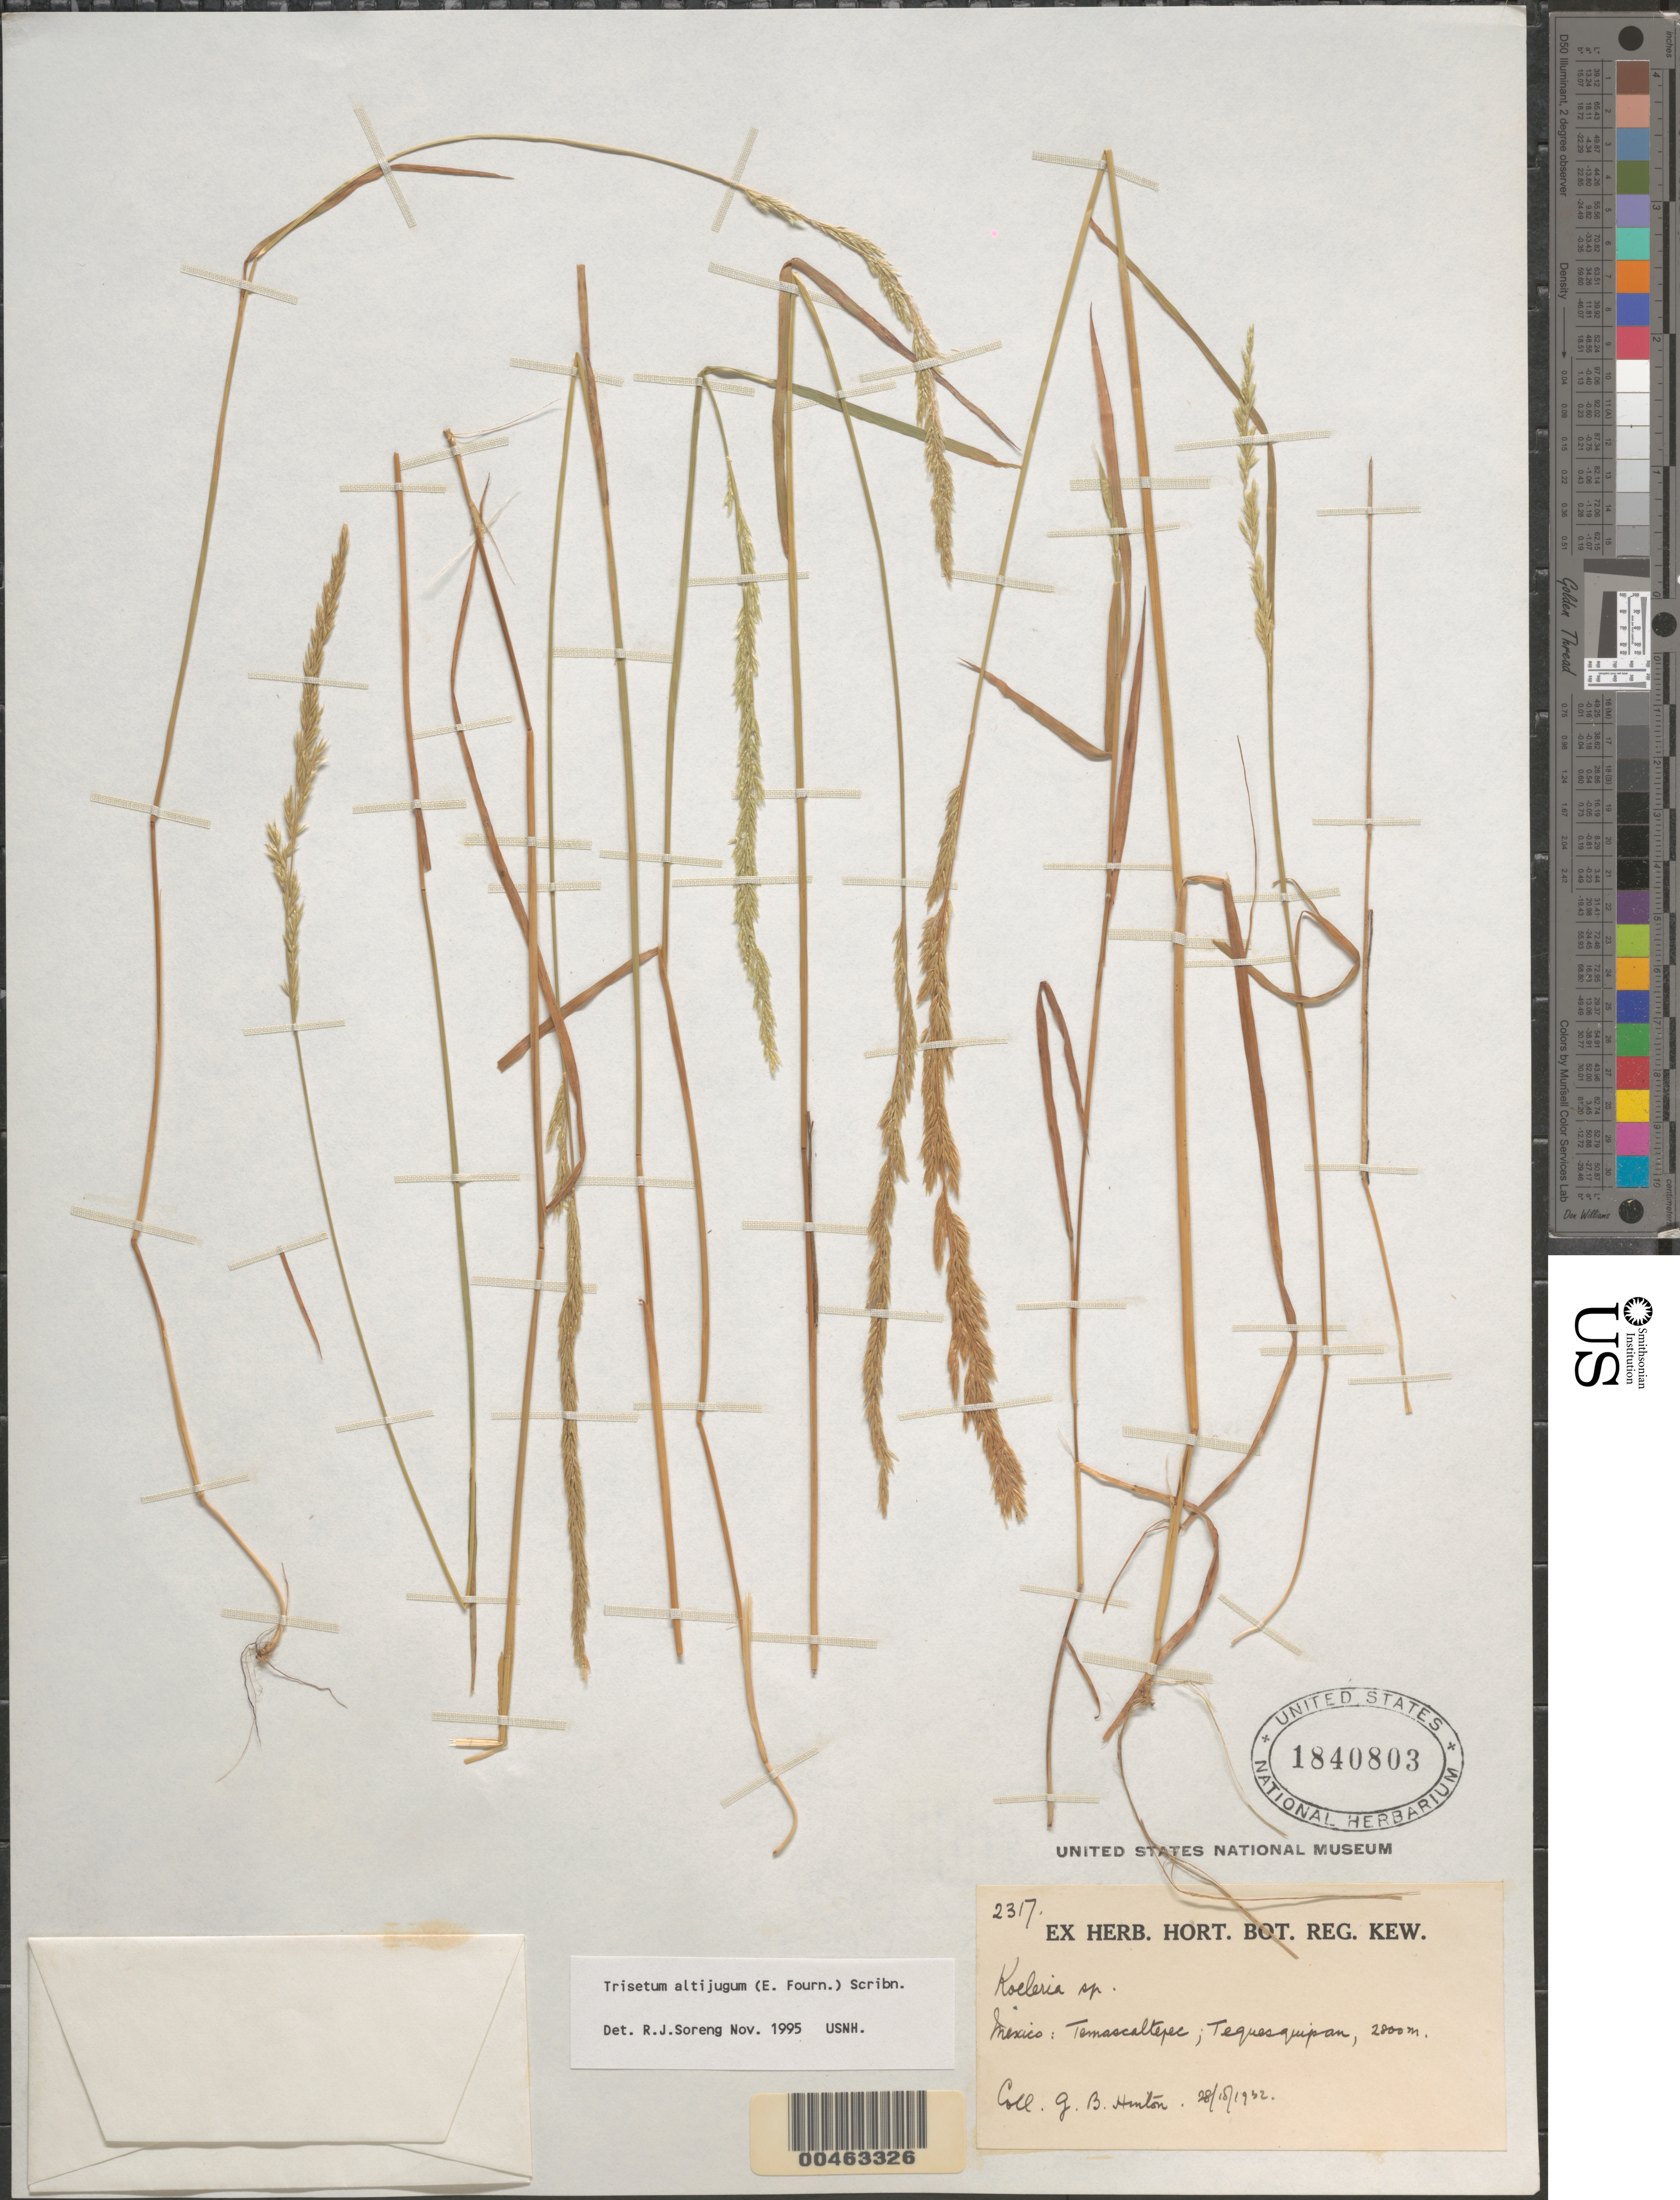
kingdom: Plantae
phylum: Tracheophyta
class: Liliopsida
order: Poales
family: Poaceae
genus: Trisetum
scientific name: Trisetum altijugum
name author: (E. Fourn.) Scribn.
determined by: Soreng, Robert J., Research Associate (BOT), Smithsonian Institution - National Museum of Natural History (UNITED STATES)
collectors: G. B. Hinton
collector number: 2317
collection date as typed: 28 Oct 1932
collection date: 1932-10-28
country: Mexico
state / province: México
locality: Temascaltepec, Tequesquipan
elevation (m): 2800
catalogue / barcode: US 1840803